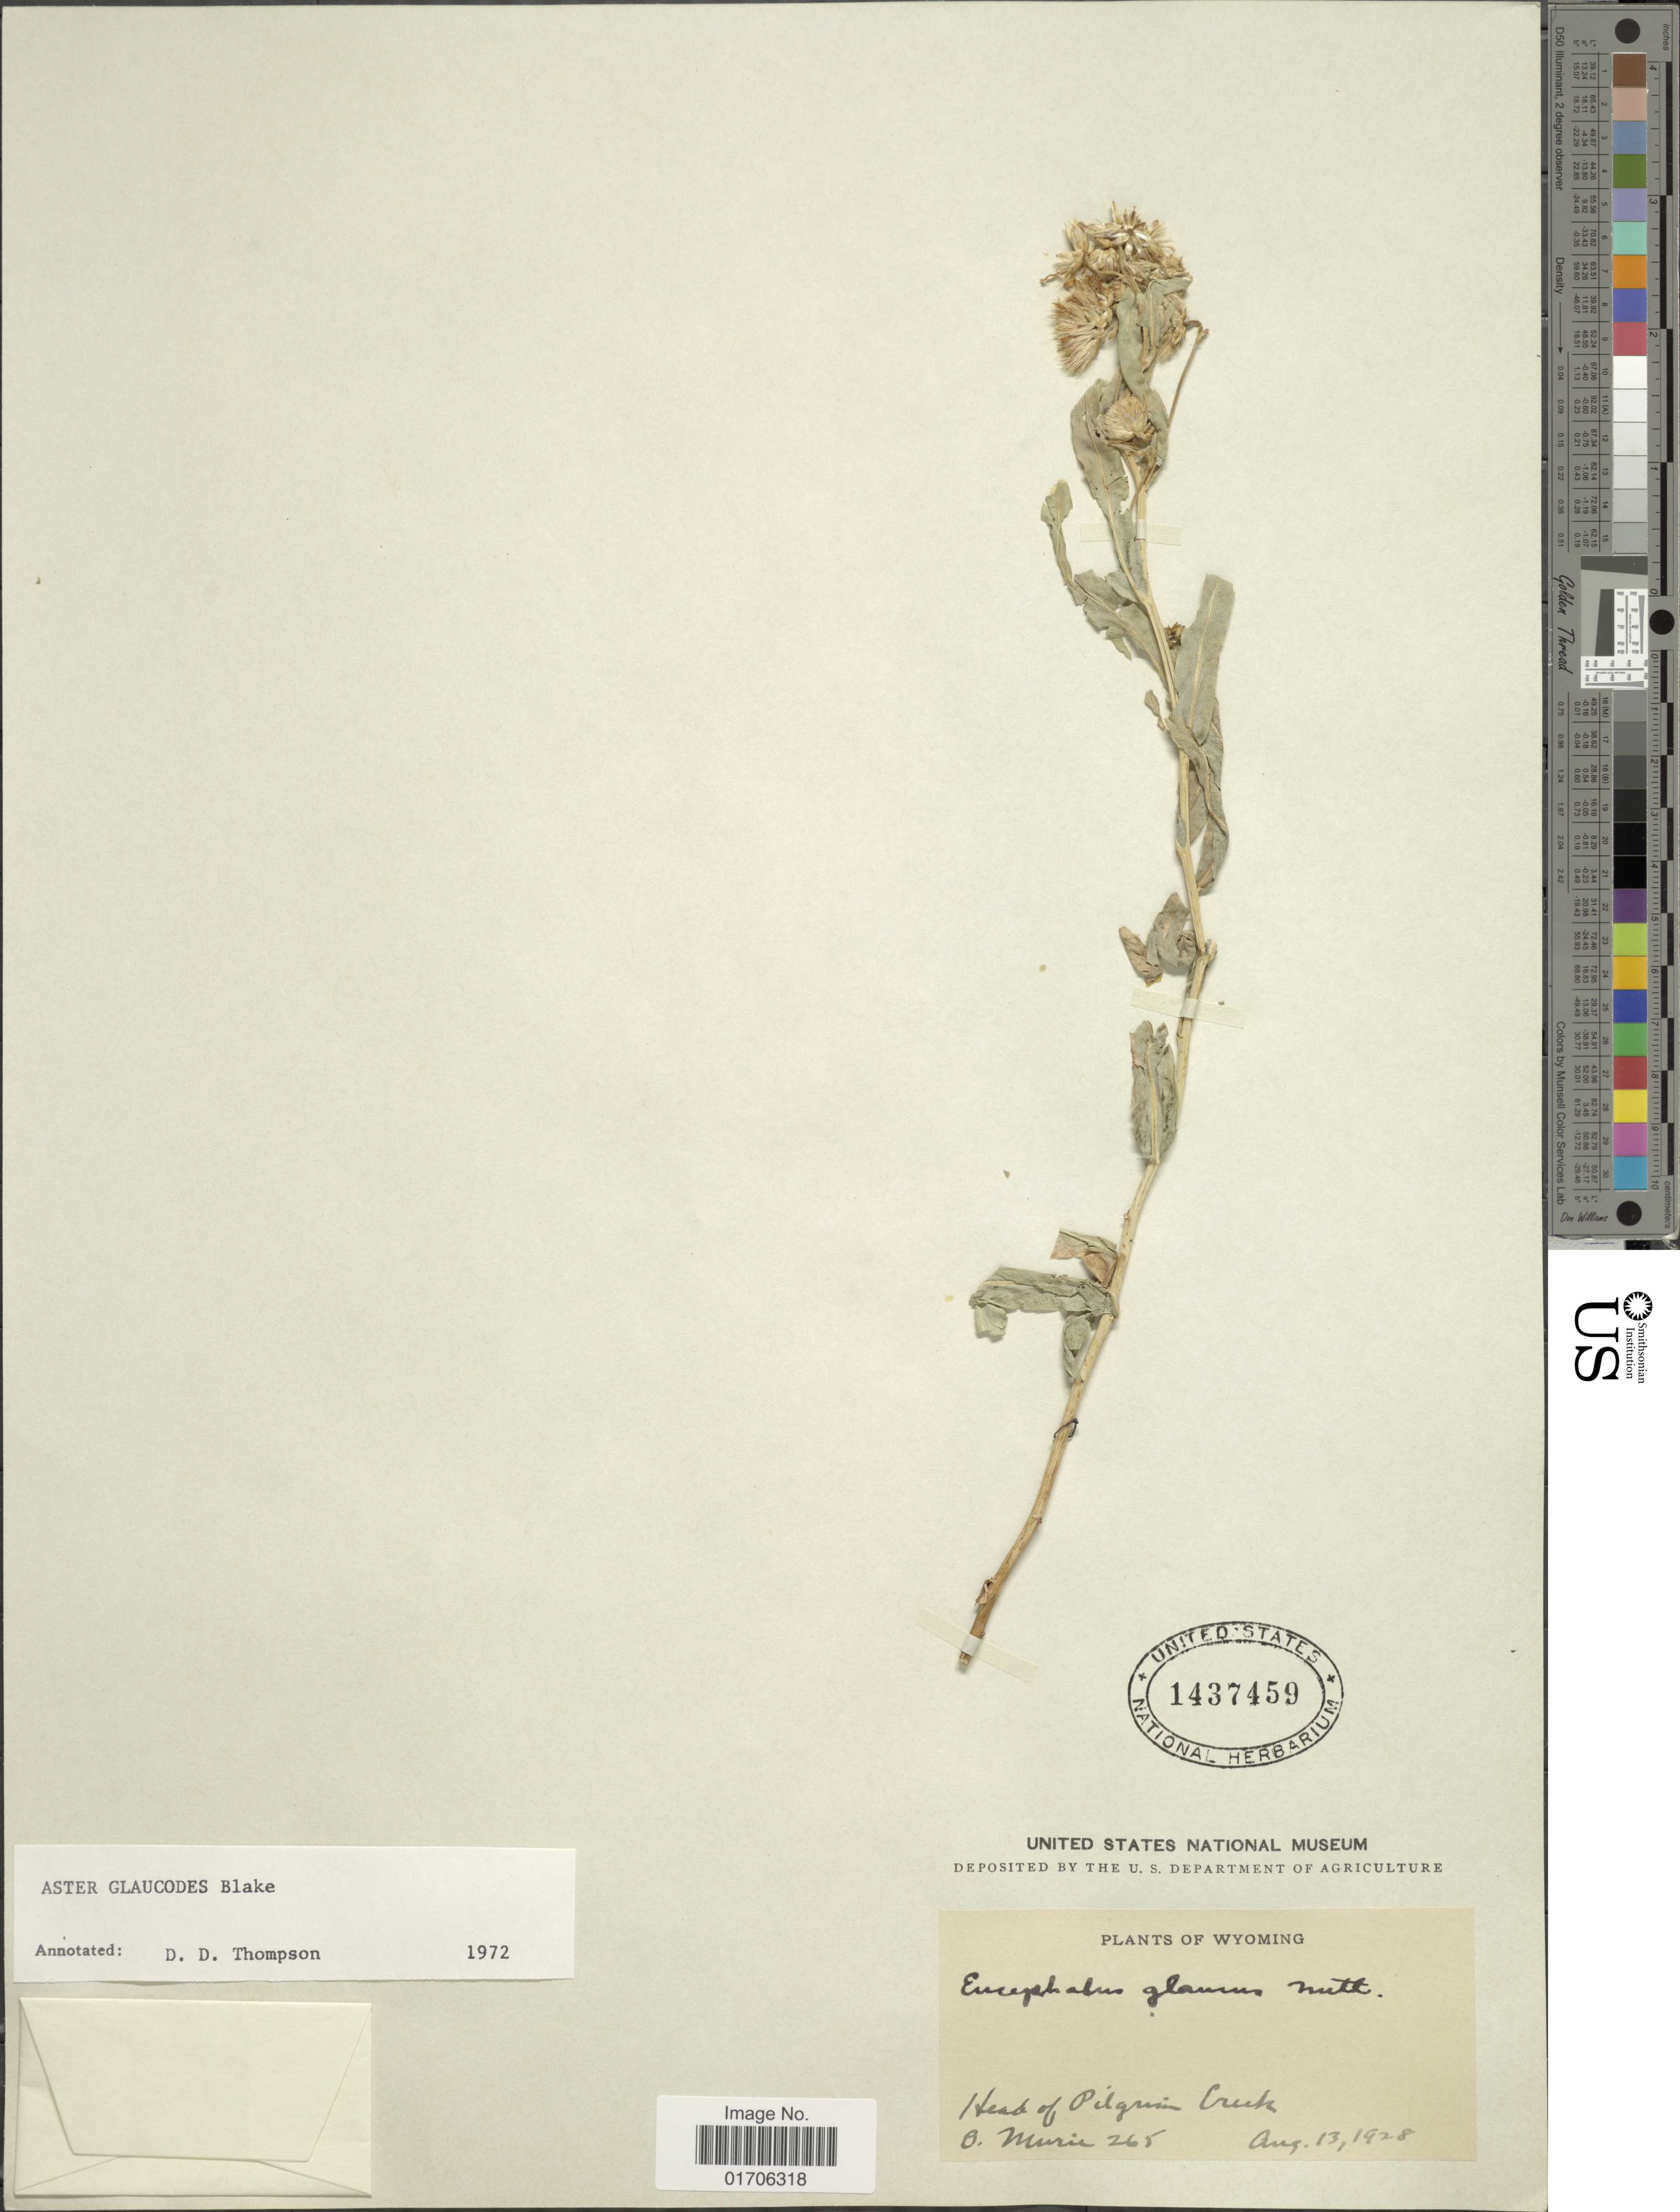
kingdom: Plantae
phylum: Tracheophyta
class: Magnoliopsida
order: Asterales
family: Asteraceae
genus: Eurybia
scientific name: Eurybia glauca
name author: (Nutt.) G.L. Nesom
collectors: O. Murie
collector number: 265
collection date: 1928-08-13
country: United States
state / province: Wyoming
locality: Wyoming. Head of Pilgrim Creek.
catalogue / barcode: US 1437459